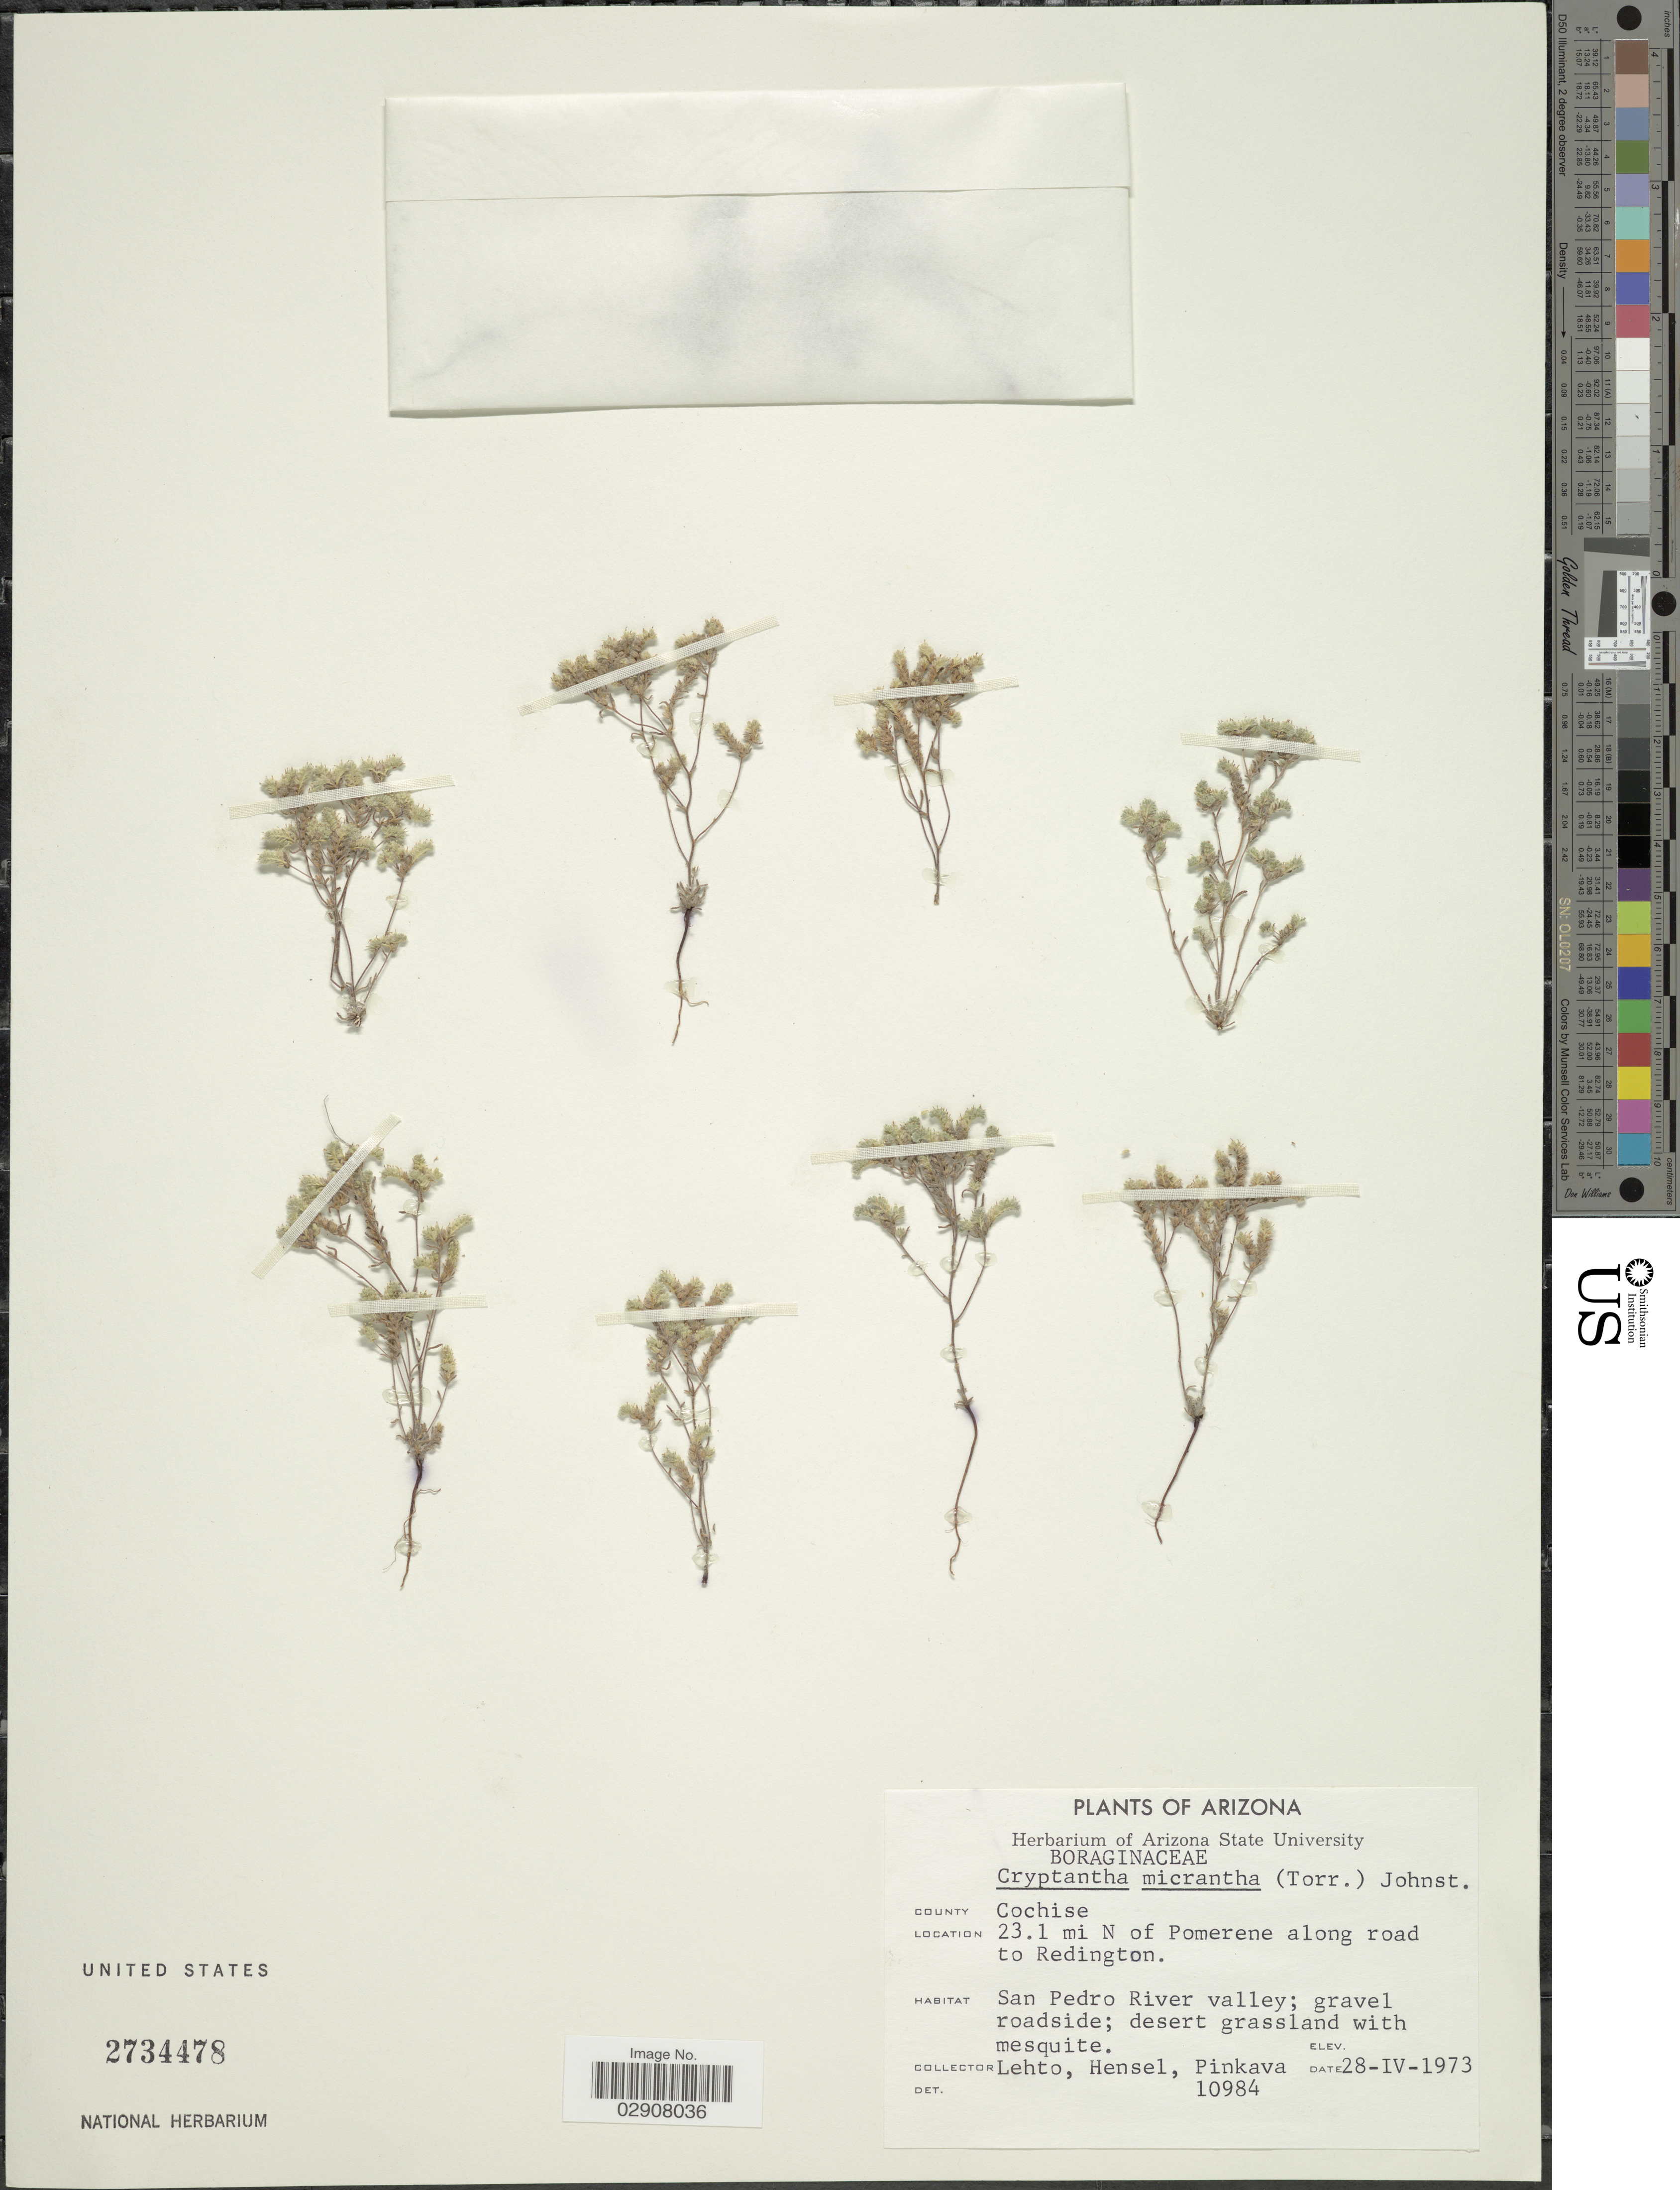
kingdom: Plantae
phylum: Tracheophyta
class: Magnoliopsida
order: Boraginales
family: Boraginaceae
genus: Cryptantha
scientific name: Cryptantha micrantha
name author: (Torr.) I.M. Johnst.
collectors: -. Lehto, -. Hensel & -. Pinkava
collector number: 10984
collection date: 1973-04-28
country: United States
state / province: Arizona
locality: County Cochise, 23.1 mi N of Pomerene along road to Redington, San Pedro River valley.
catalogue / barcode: US 2734478